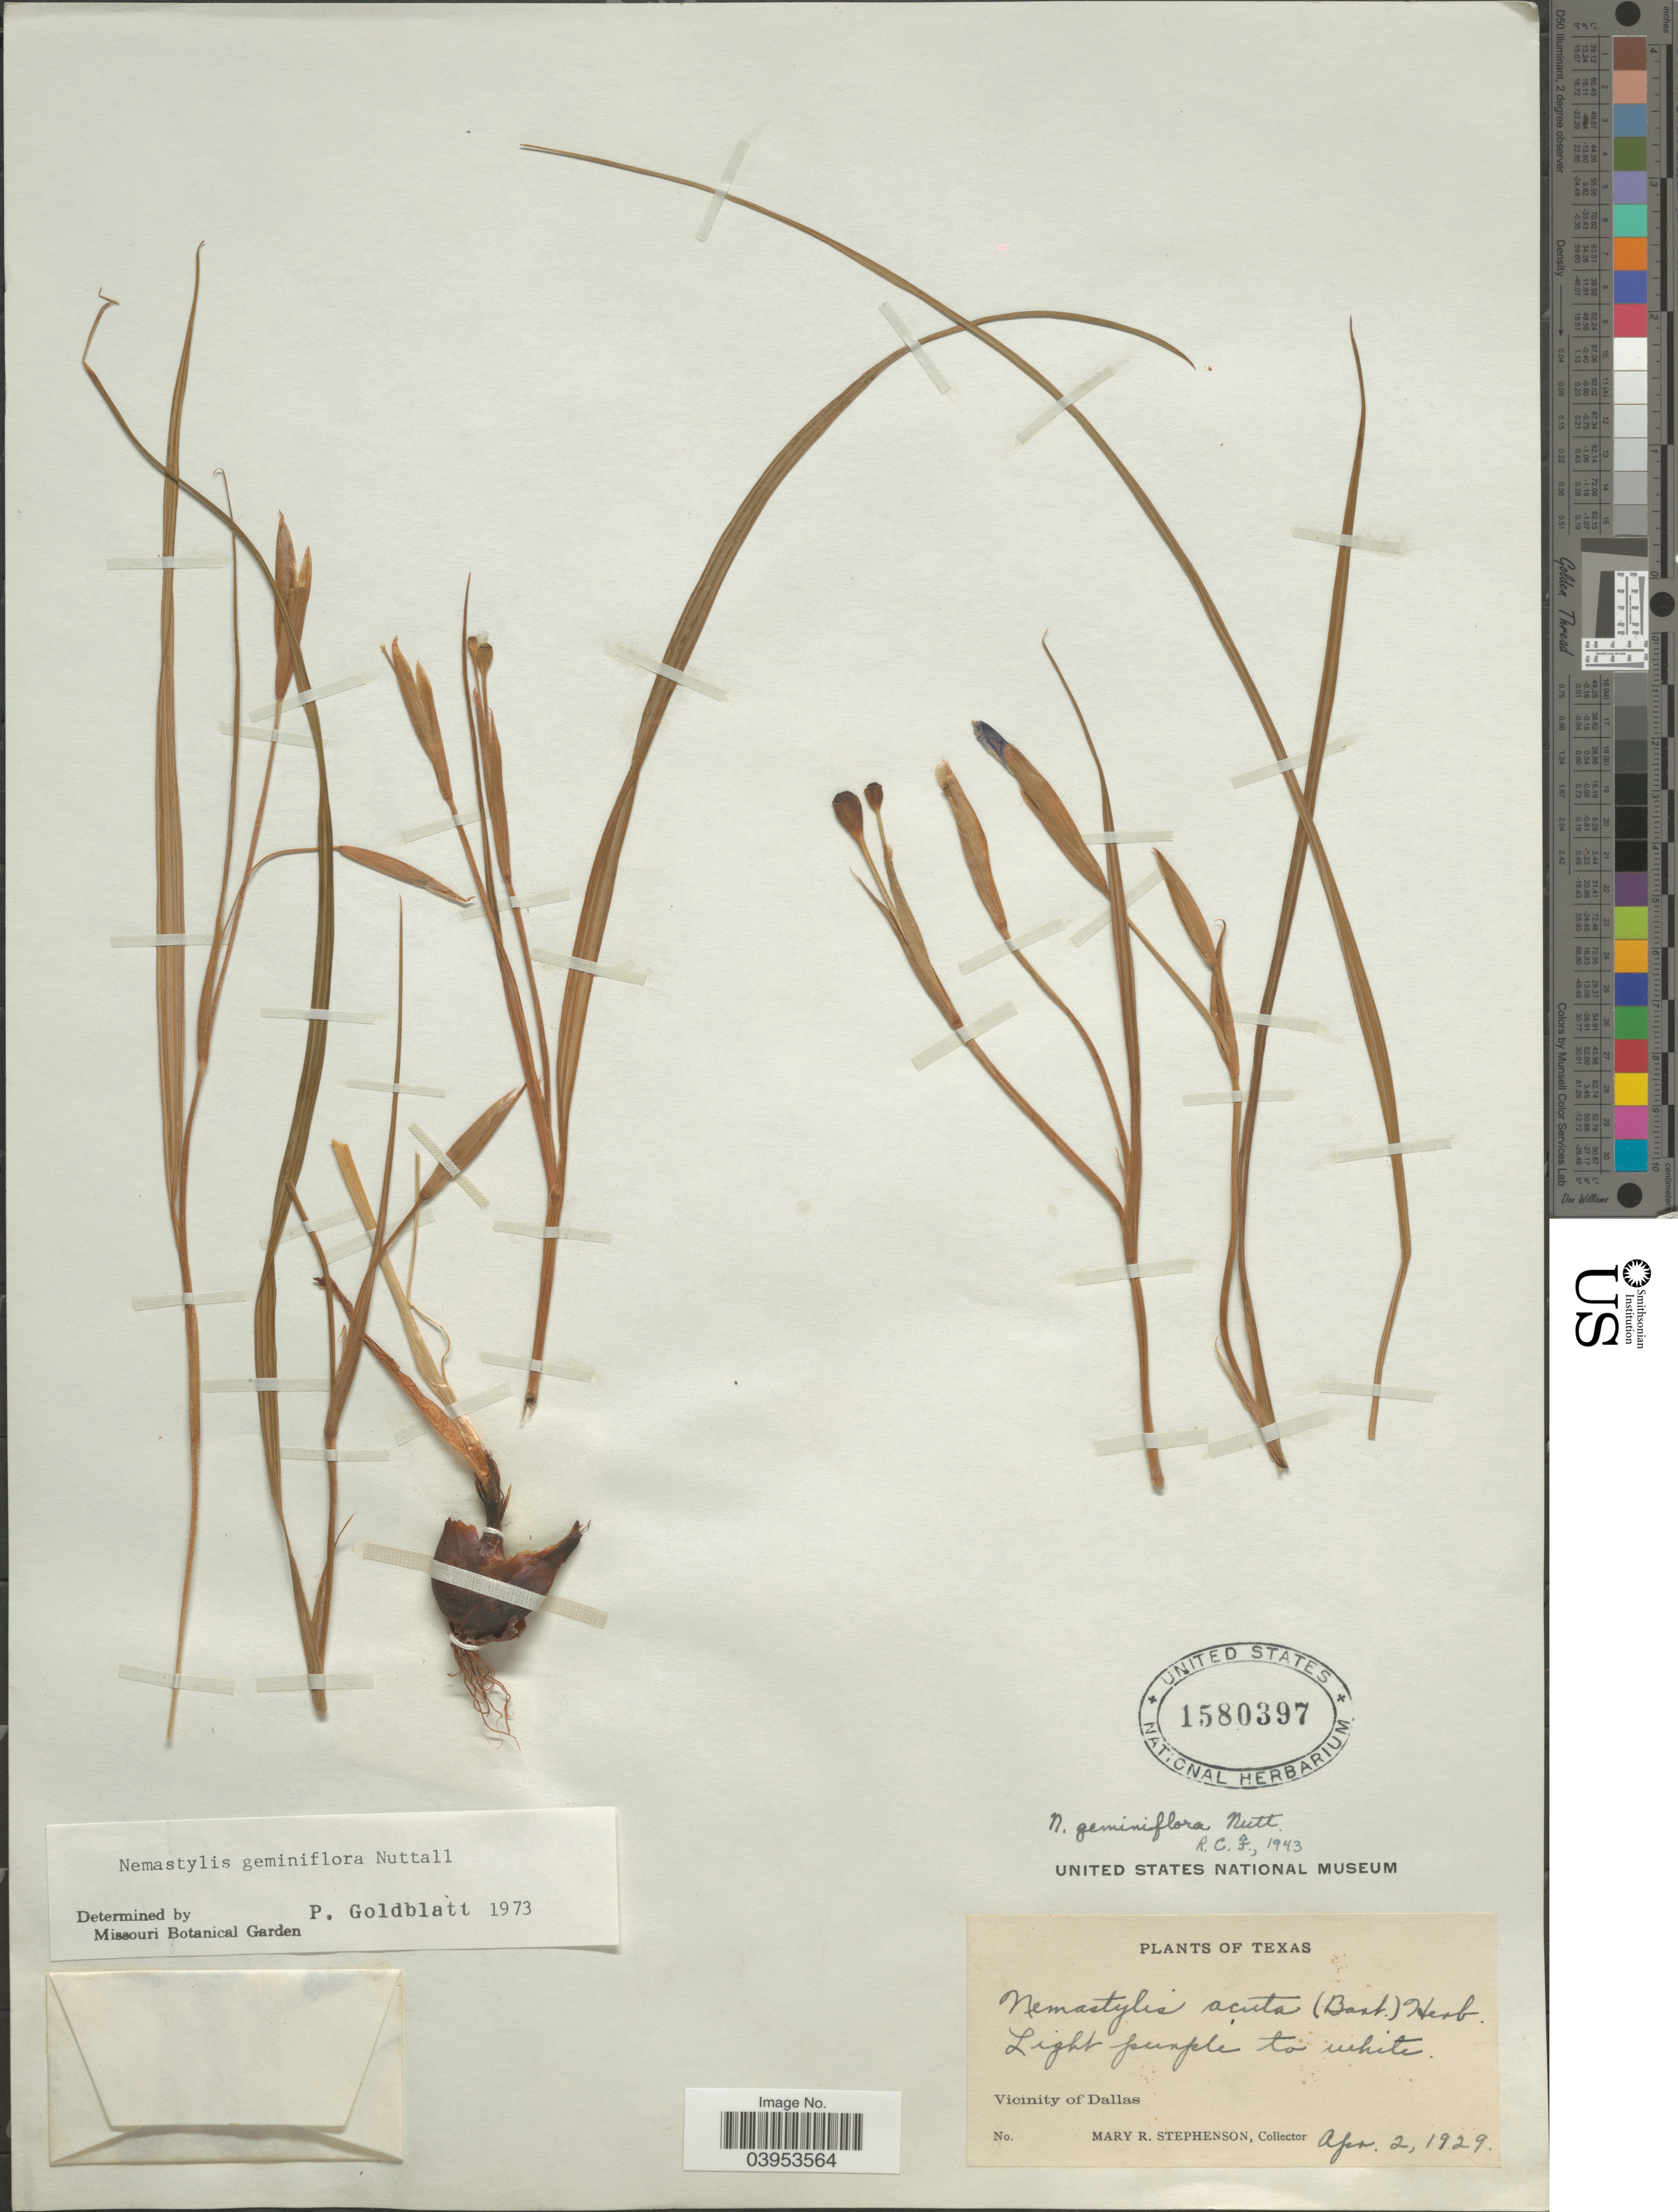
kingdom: Plantae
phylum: Tracheophyta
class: Liliopsida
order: Asparagales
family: Iridaceae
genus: Nemastylis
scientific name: Nemastylis geminiflora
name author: Nutt.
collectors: M. Stephenson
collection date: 1929-04-02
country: United States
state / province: Texas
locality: Vicinity of Dallas.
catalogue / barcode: US 1580397